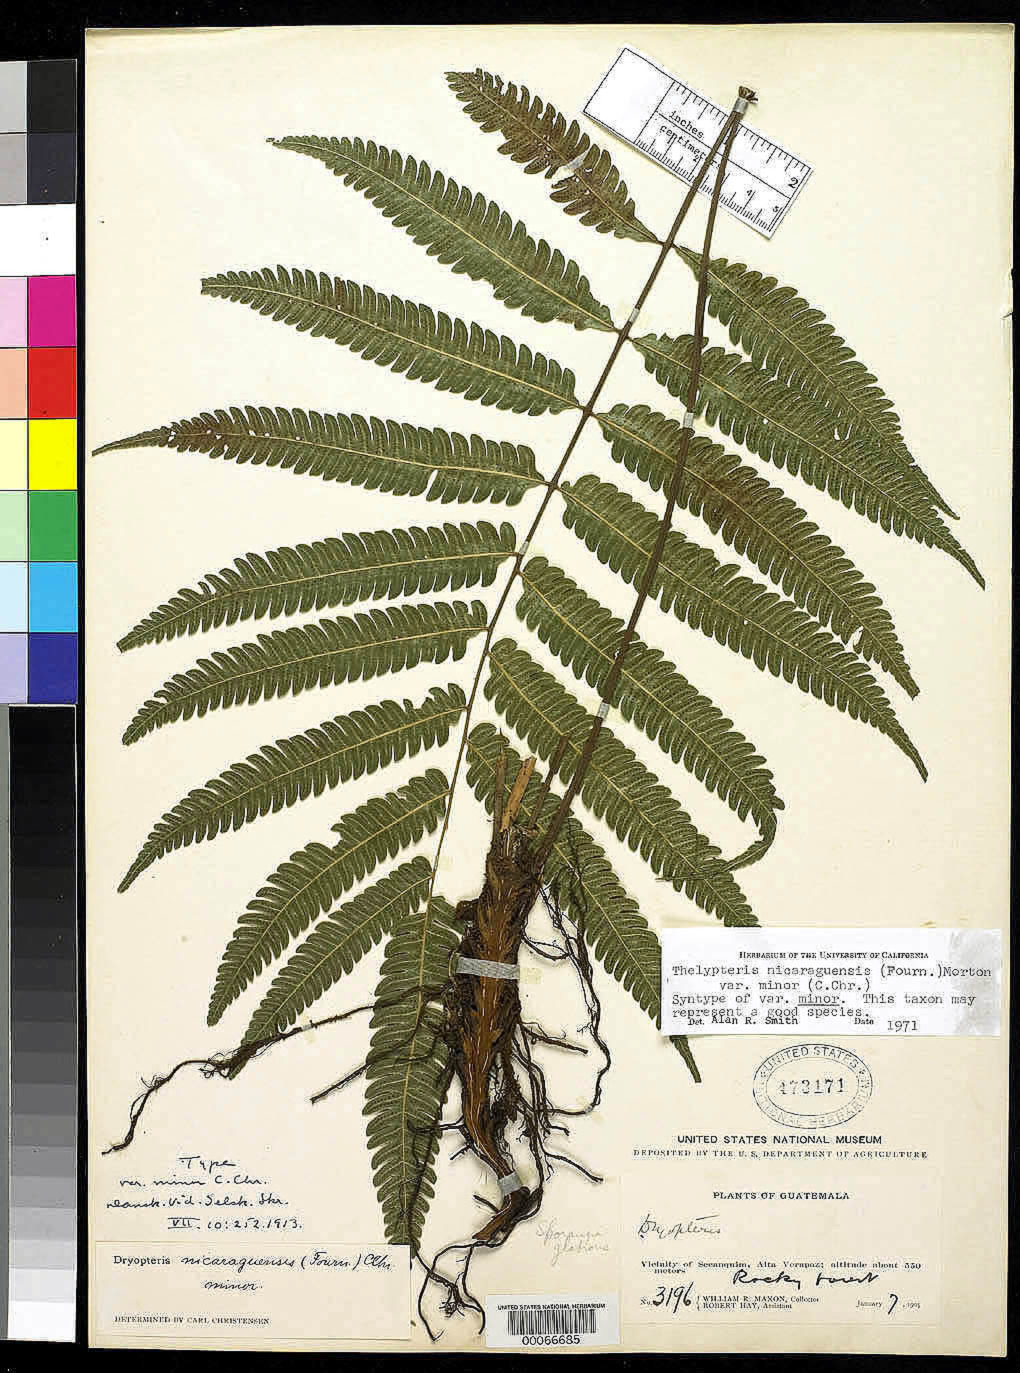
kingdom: Plantae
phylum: Tracheophyta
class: Polypodiopsida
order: Polypodiales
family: Dryopteridaceae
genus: Dryopteris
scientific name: Dryopteris nicaraguensis var. minor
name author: C. Chr.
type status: Lectotype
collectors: W. R. Maxon & R. H. Hay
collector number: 3196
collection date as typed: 07 Jan 1905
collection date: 1905-01-07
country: Guatemala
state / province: Alta Verapaz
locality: Vicinity of Secanquim.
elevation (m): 550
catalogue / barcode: US 473171